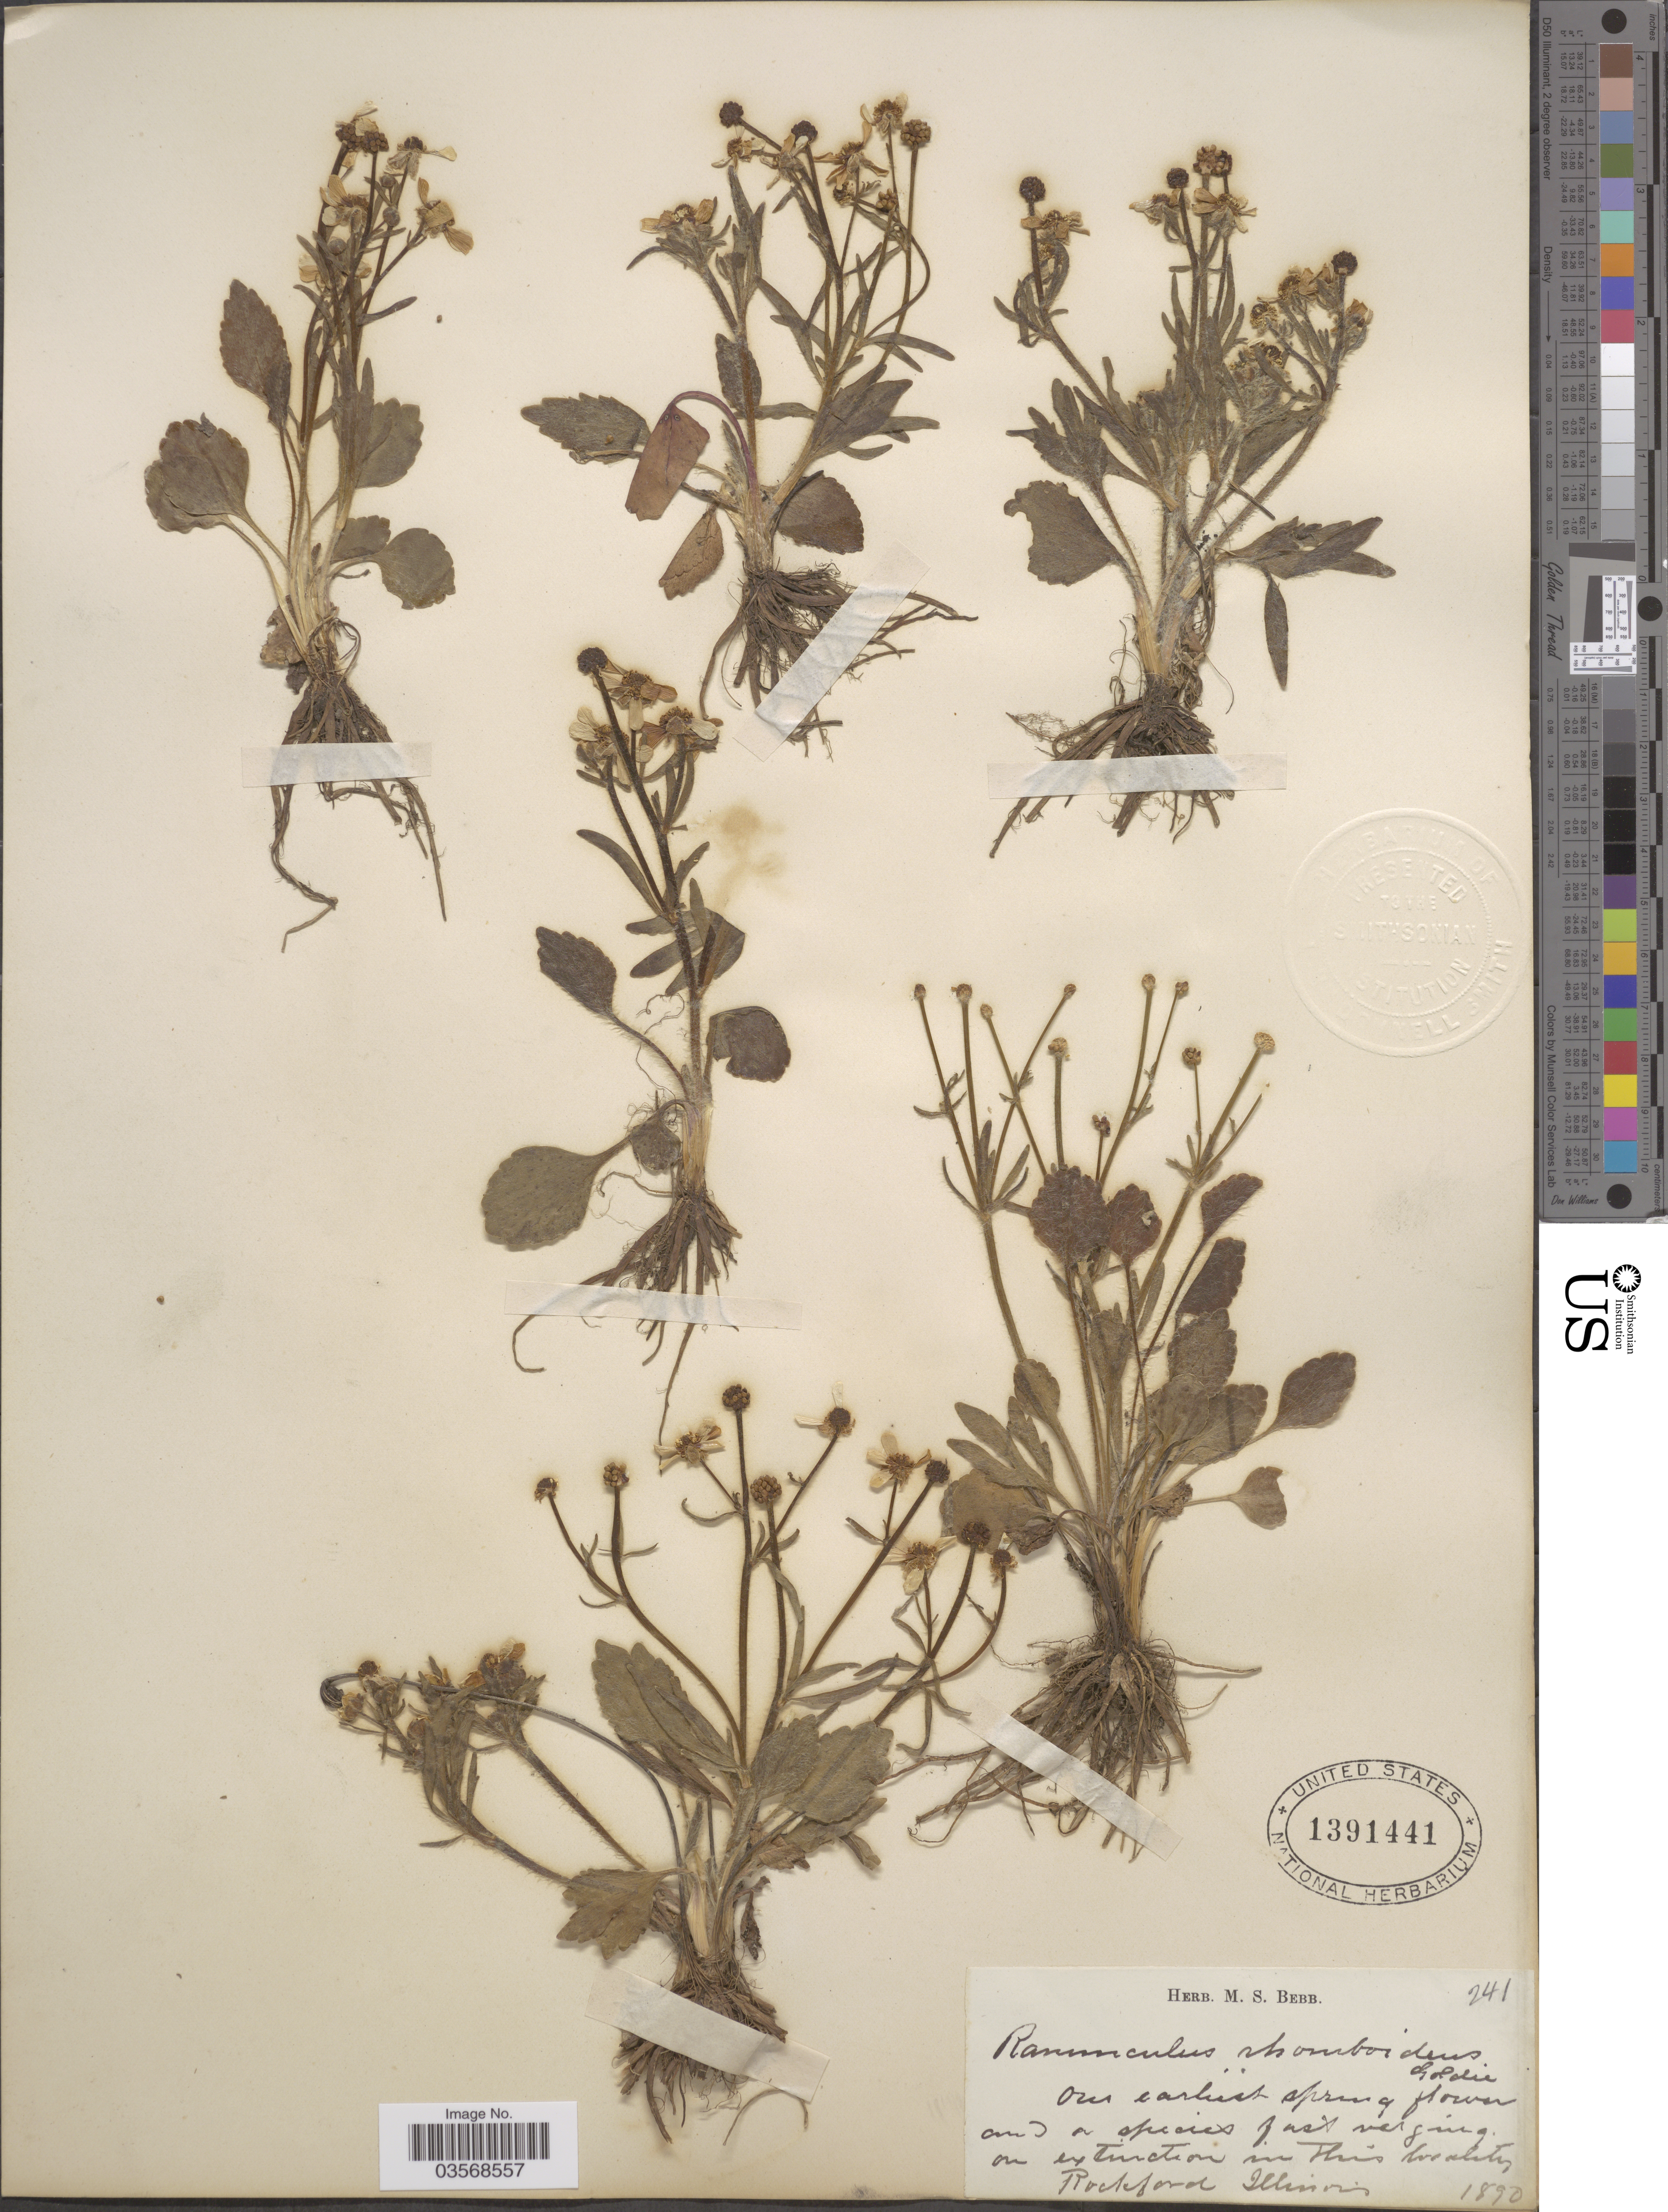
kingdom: Plantae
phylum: Tracheophyta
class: Magnoliopsida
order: Ranunculales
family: Ranunculaceae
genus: Ranunculus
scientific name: Ranunculus ovalis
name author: Raf.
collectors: ex Herb. M. S. Bebb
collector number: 241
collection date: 1890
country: United States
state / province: Illinois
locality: Rockford.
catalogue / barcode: US 1391441